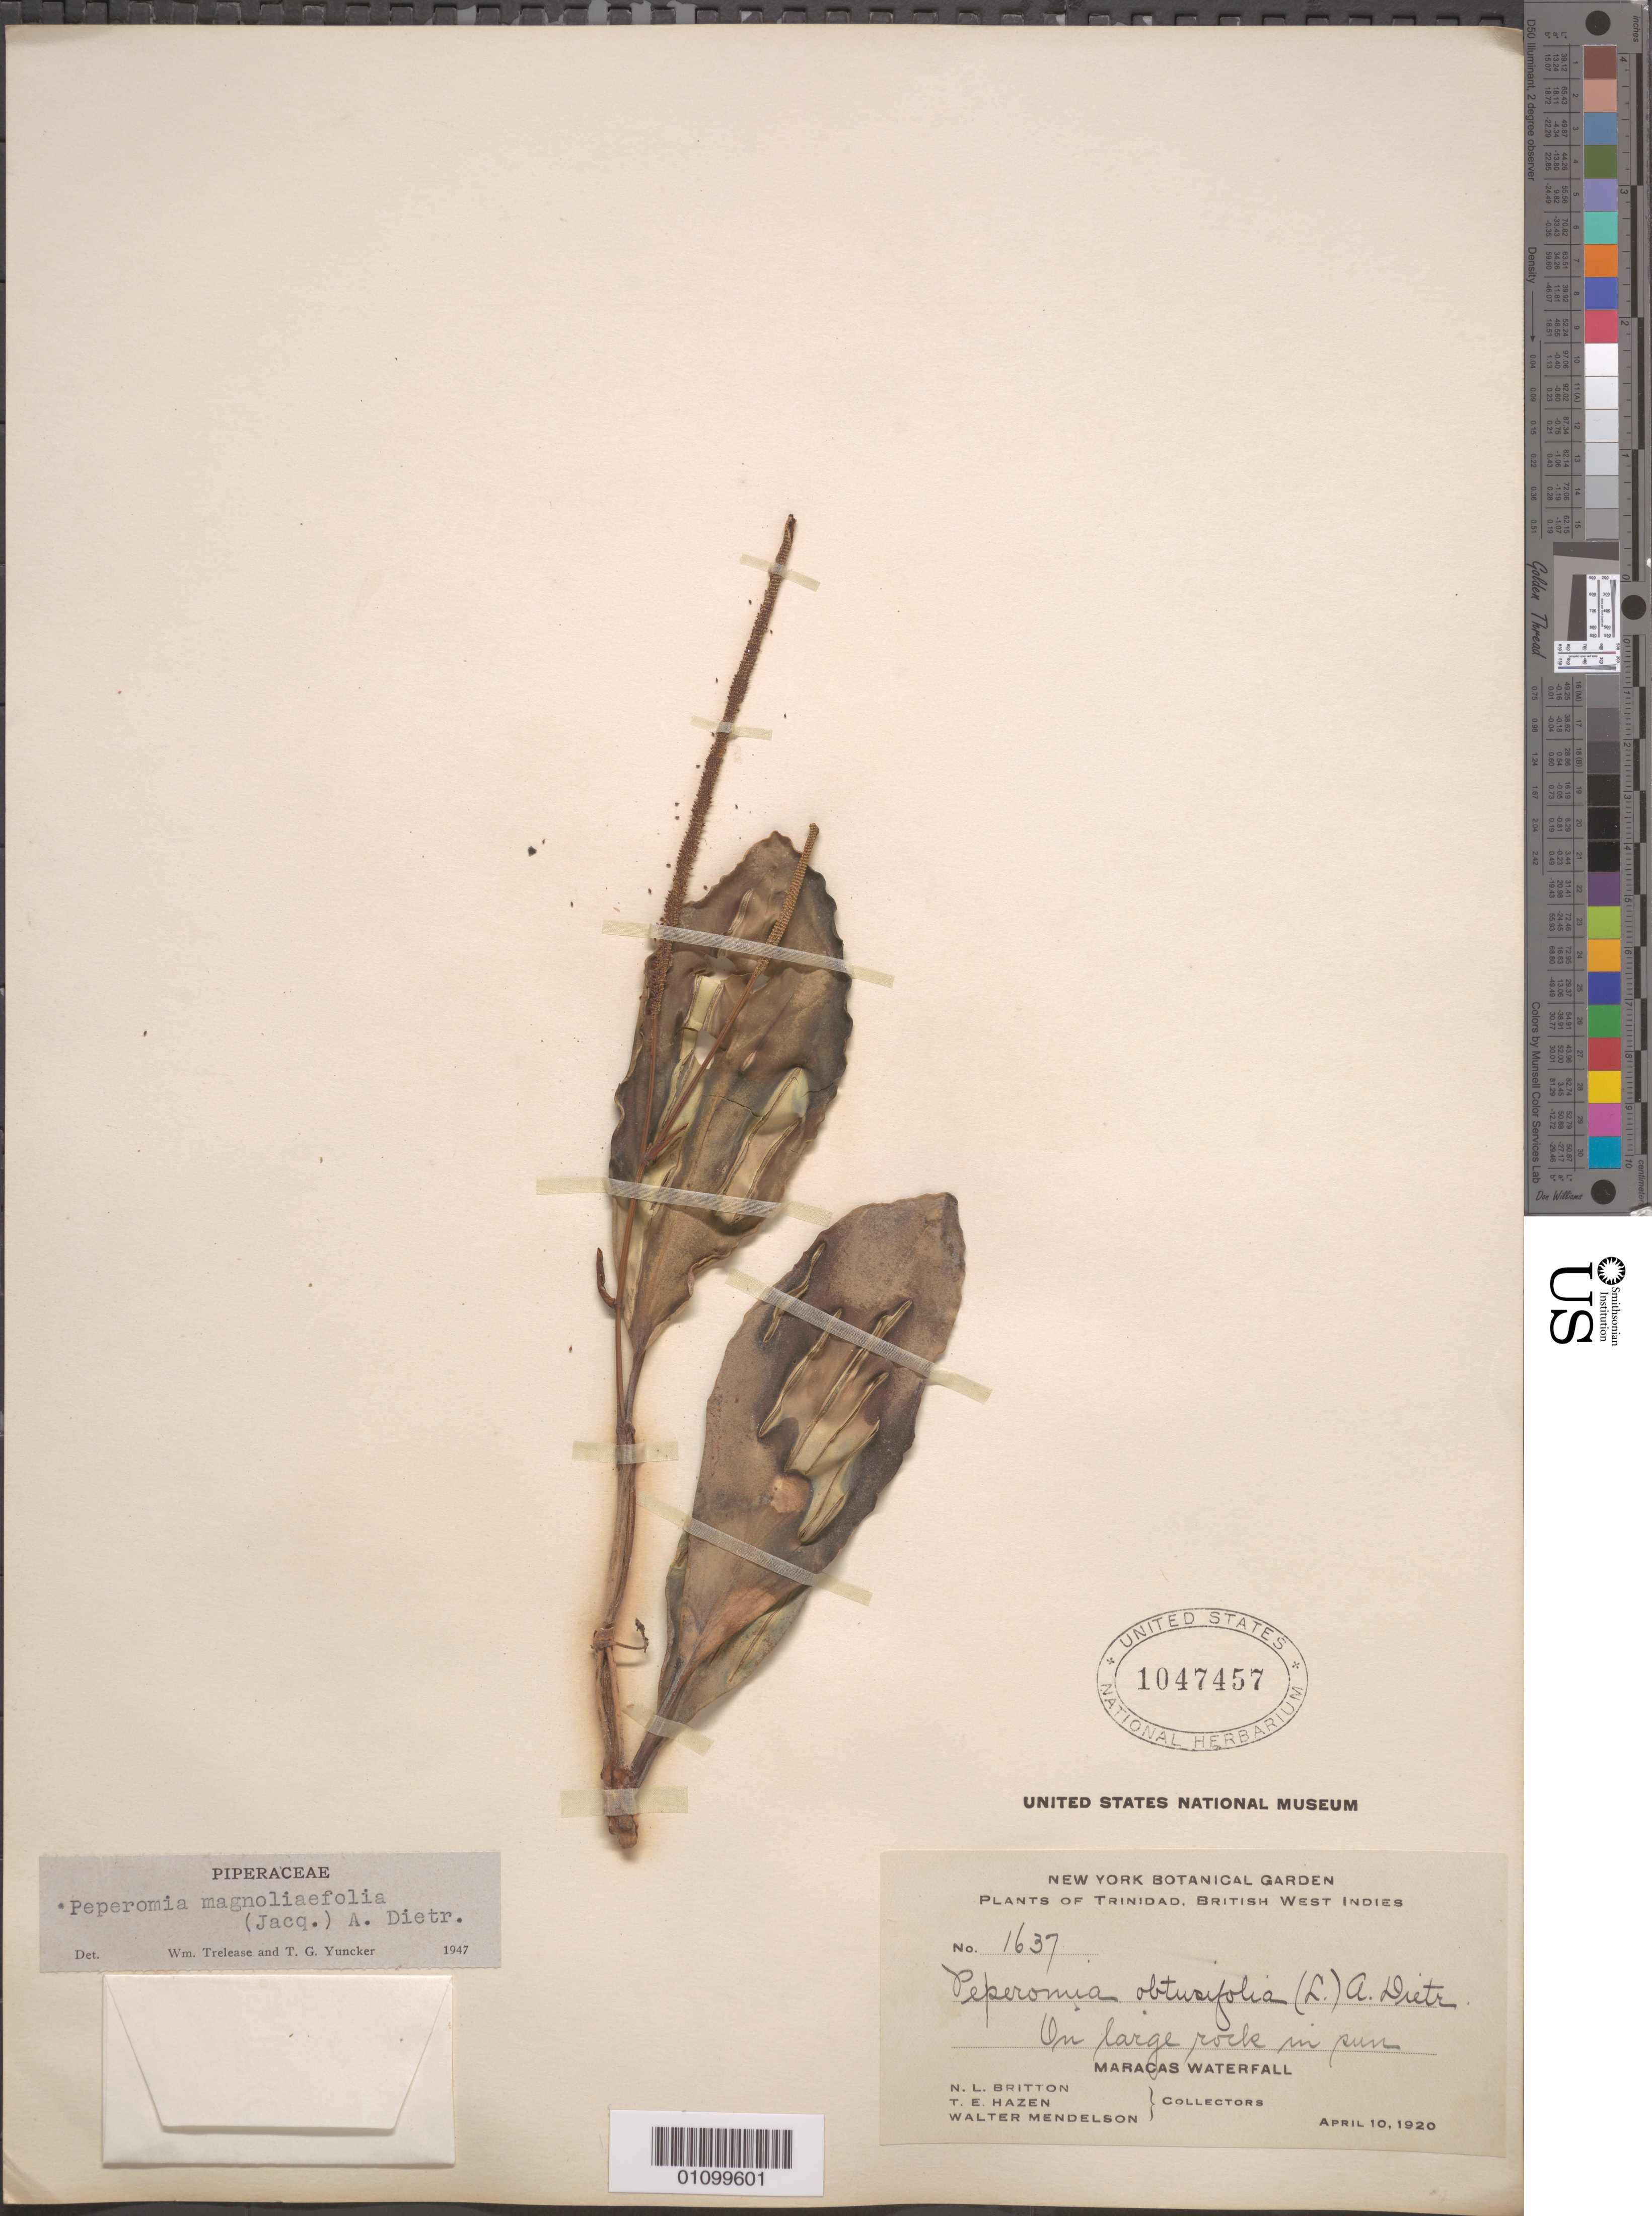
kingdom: Plantae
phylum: Tracheophyta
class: Magnoliopsida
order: Piperales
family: Piperaceae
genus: Peperomia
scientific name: Peperomia magnoliifolia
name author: (Jacq.) A. Dietr.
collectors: N. Britton, T. E. Hazen & W. Mendelson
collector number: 1637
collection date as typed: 10 Apr 1920 to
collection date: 1920-04-10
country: Trinidad and Tobago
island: Trinidad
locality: Maracas Waterfall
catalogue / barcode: US 1047457